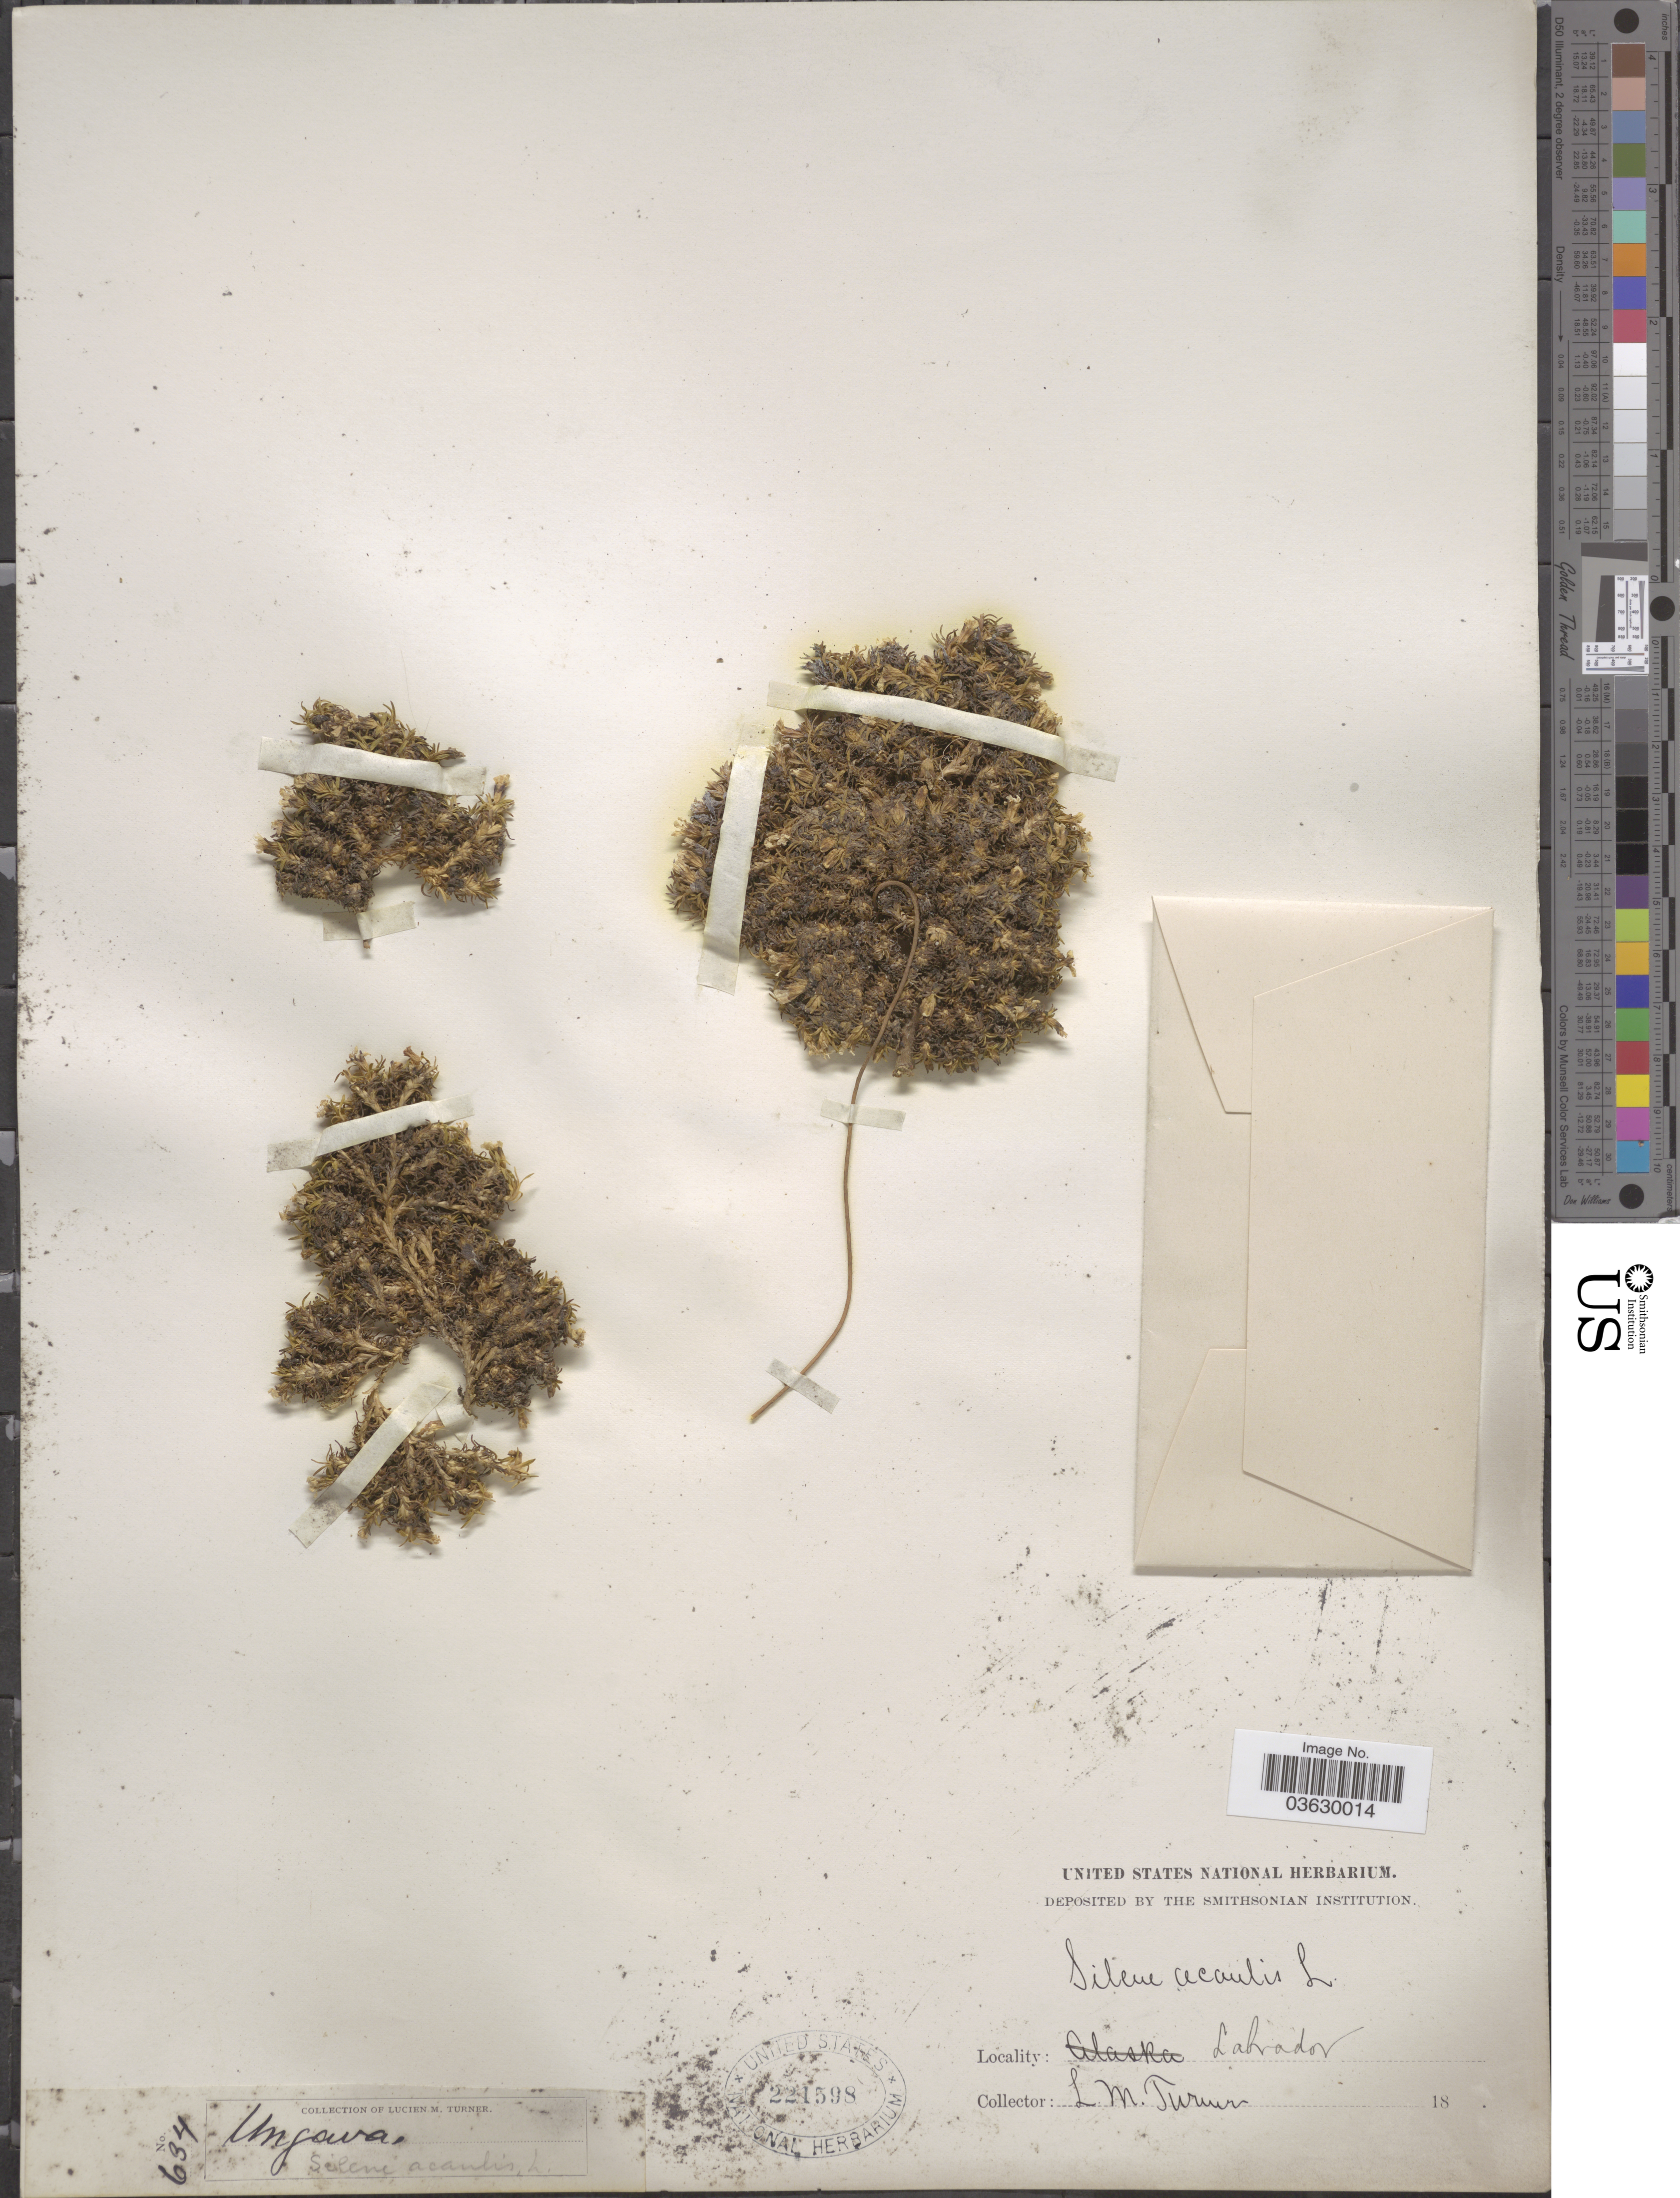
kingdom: Plantae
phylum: Tracheophyta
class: Magnoliopsida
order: Caryophyllales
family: Caryophyllaceae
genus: Silene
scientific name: Silene acaulis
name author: (L.) Jacq.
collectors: L. M. Turner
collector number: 634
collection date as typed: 18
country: Canada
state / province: Newfoundland and Labrador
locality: Labrador. Ungava.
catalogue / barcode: US 221598